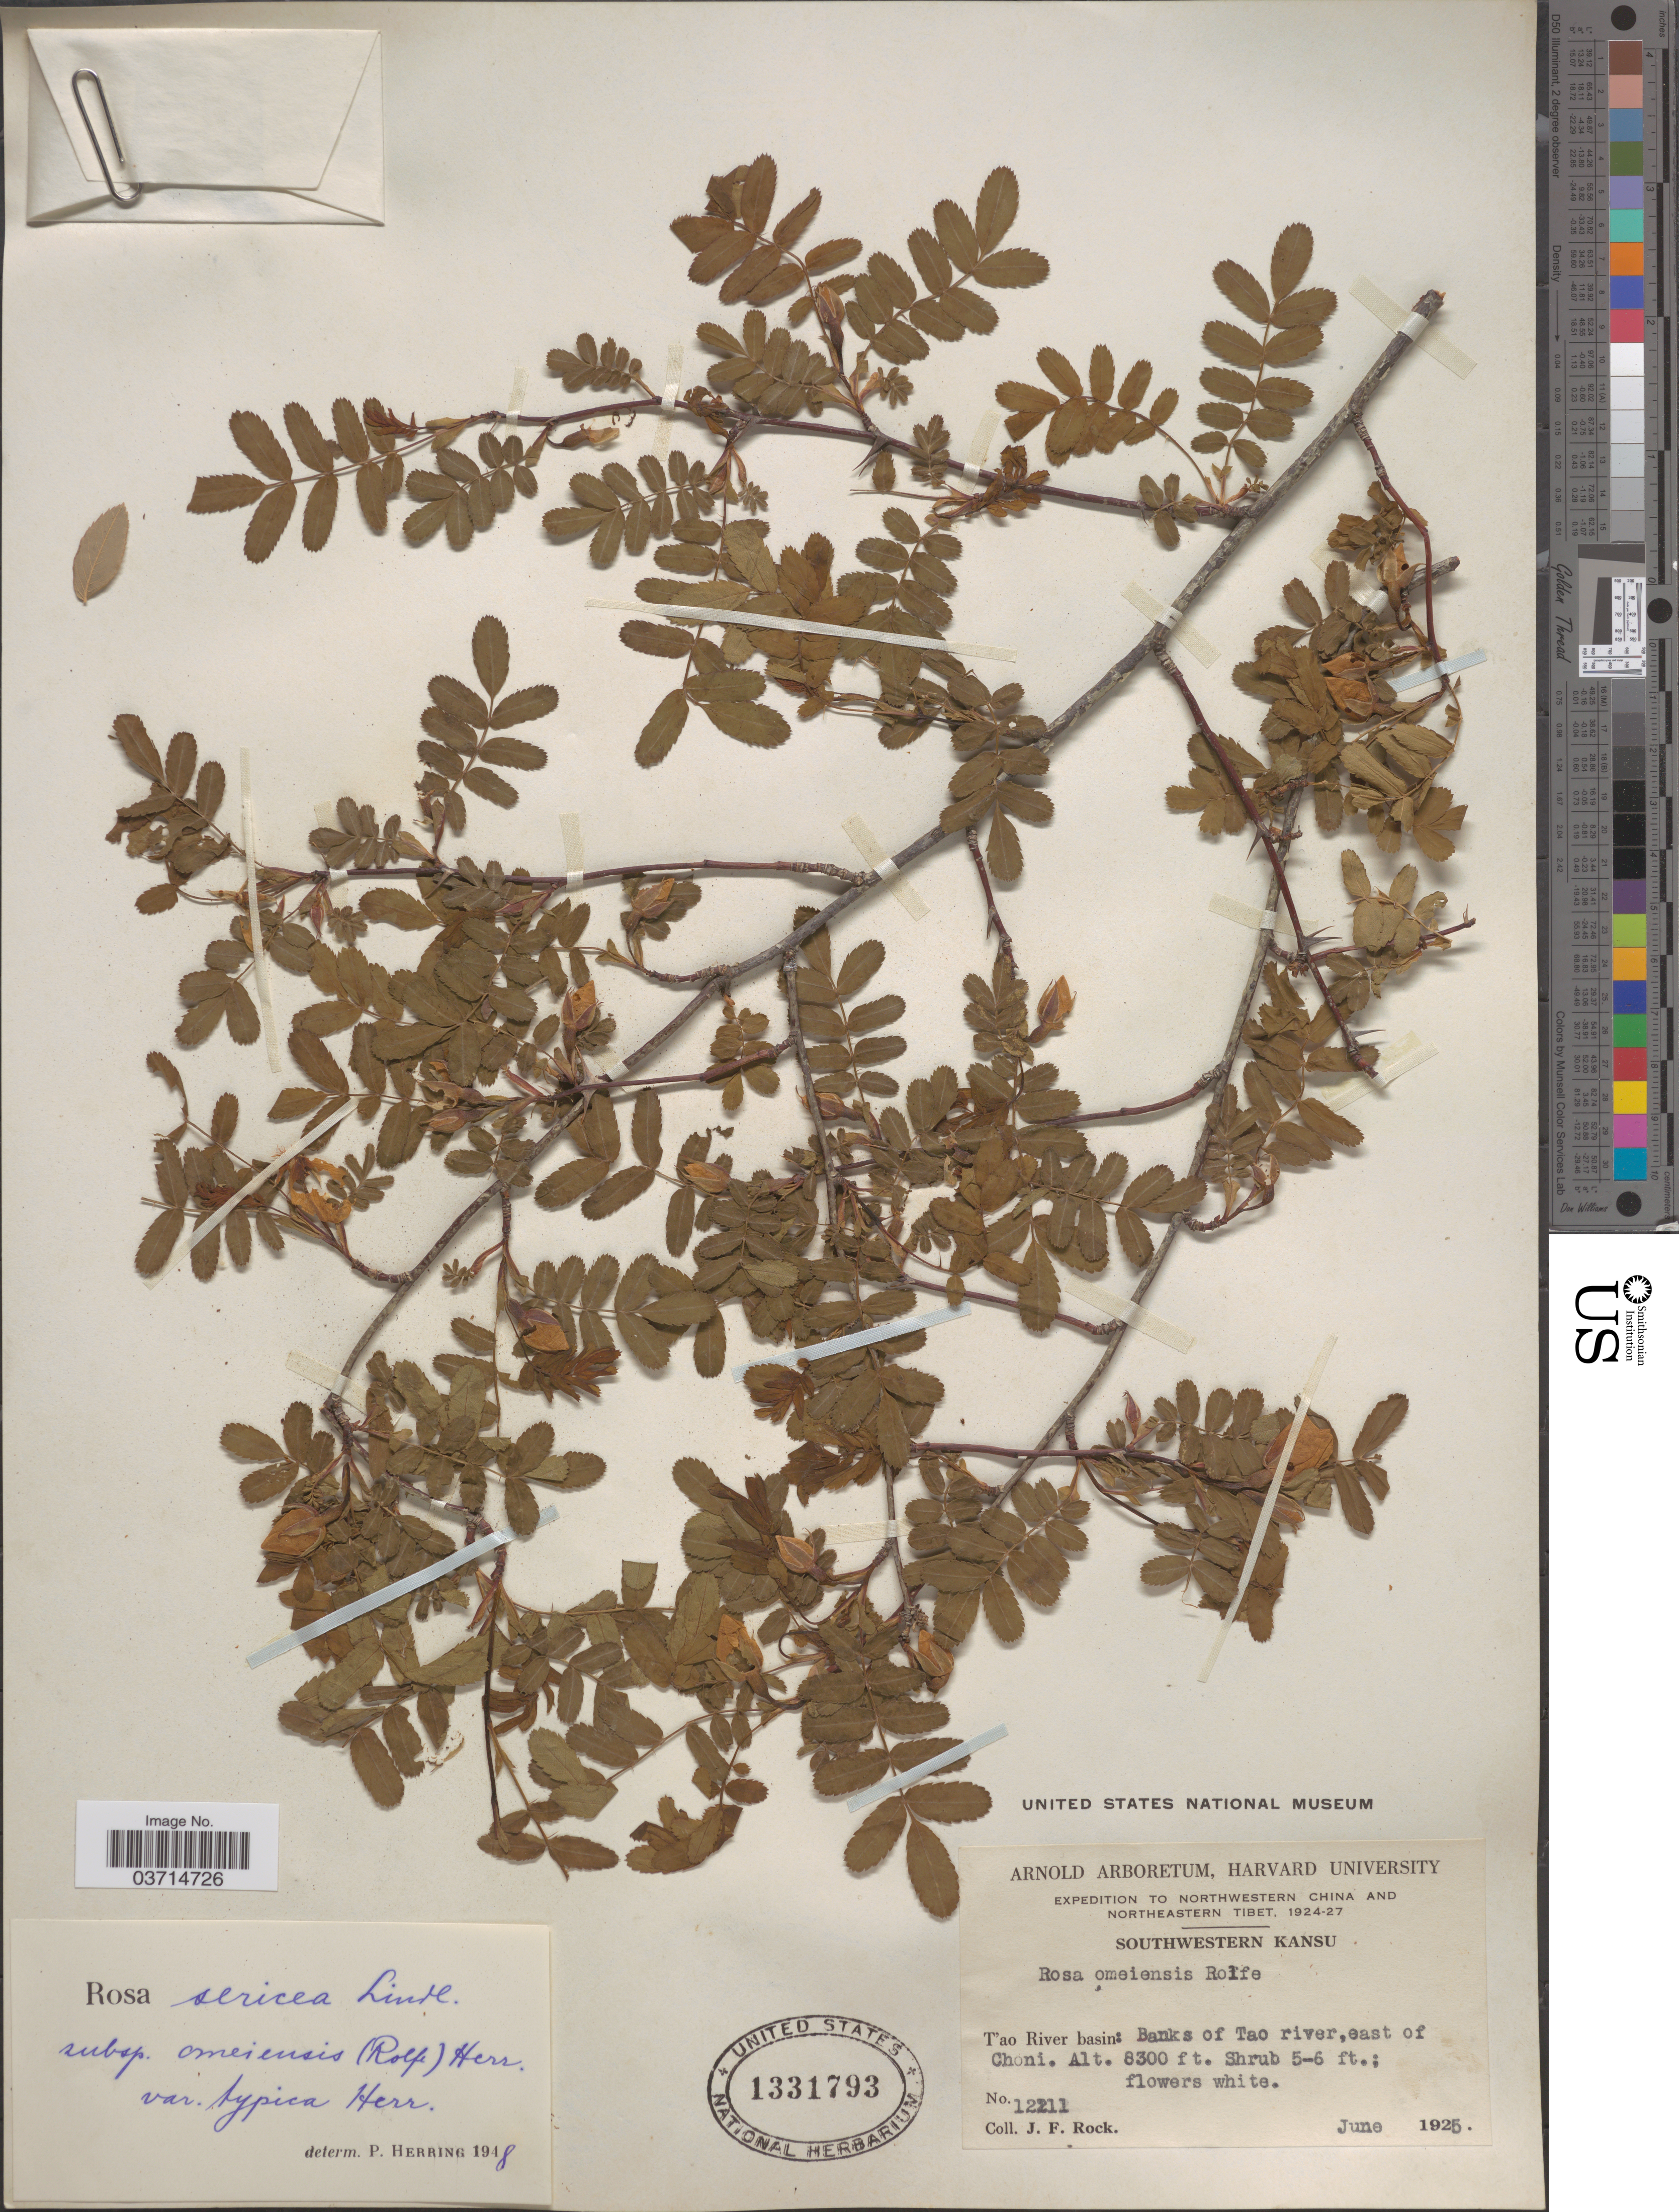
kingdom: Plantae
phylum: Tracheophyta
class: Magnoliopsida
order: Rosales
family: Rosaceae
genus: Rosa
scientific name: Rosa omeiensis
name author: Rolfe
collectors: J. Rock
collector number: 12211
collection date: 1925-06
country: China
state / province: Gansu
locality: Northwestern China. Southwestern Kansu. T'ao River basin: Banks of Tao river, east of Choni.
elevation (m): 2530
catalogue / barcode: US 1331793